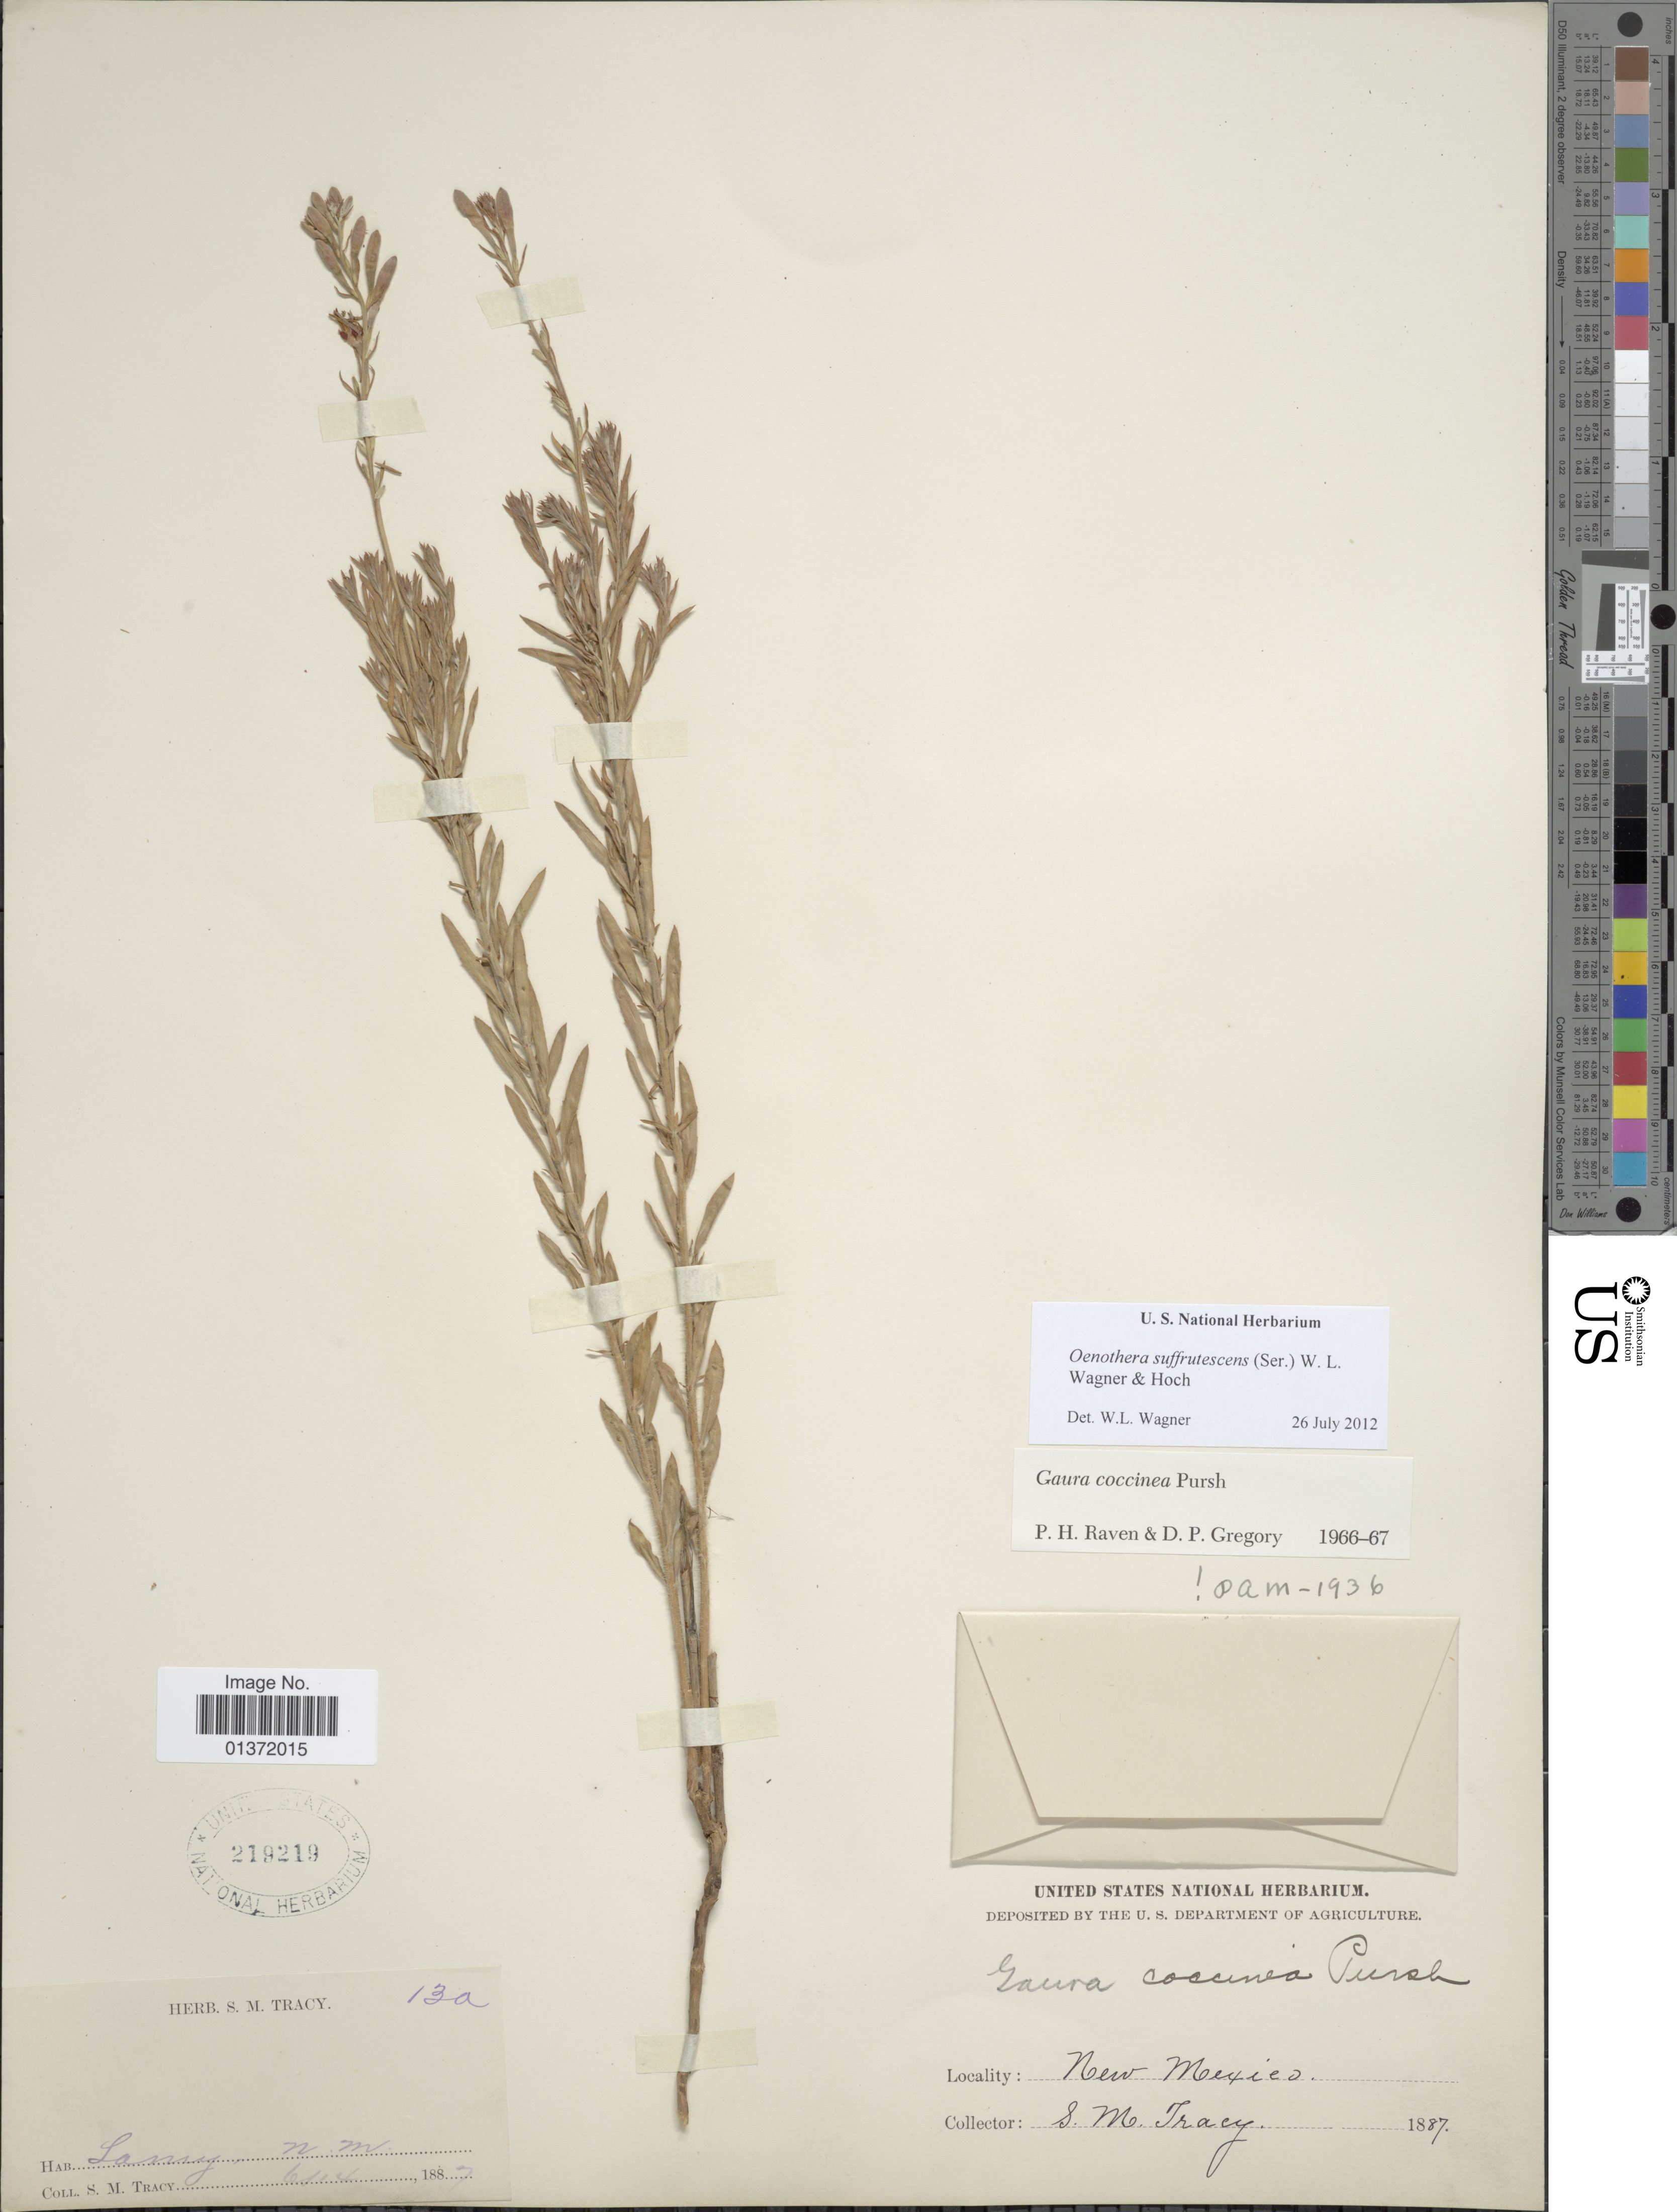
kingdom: Plantae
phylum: Tracheophyta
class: Magnoliopsida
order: Myrtales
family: Onagraceae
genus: Oenothera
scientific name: Oenothera suffrutescens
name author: (Ser.) W.L. Wagner & Hoch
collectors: S. M. Tracy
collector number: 13a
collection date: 1887-06-14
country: United States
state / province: New Mexico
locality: Lamy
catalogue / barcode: US 219219